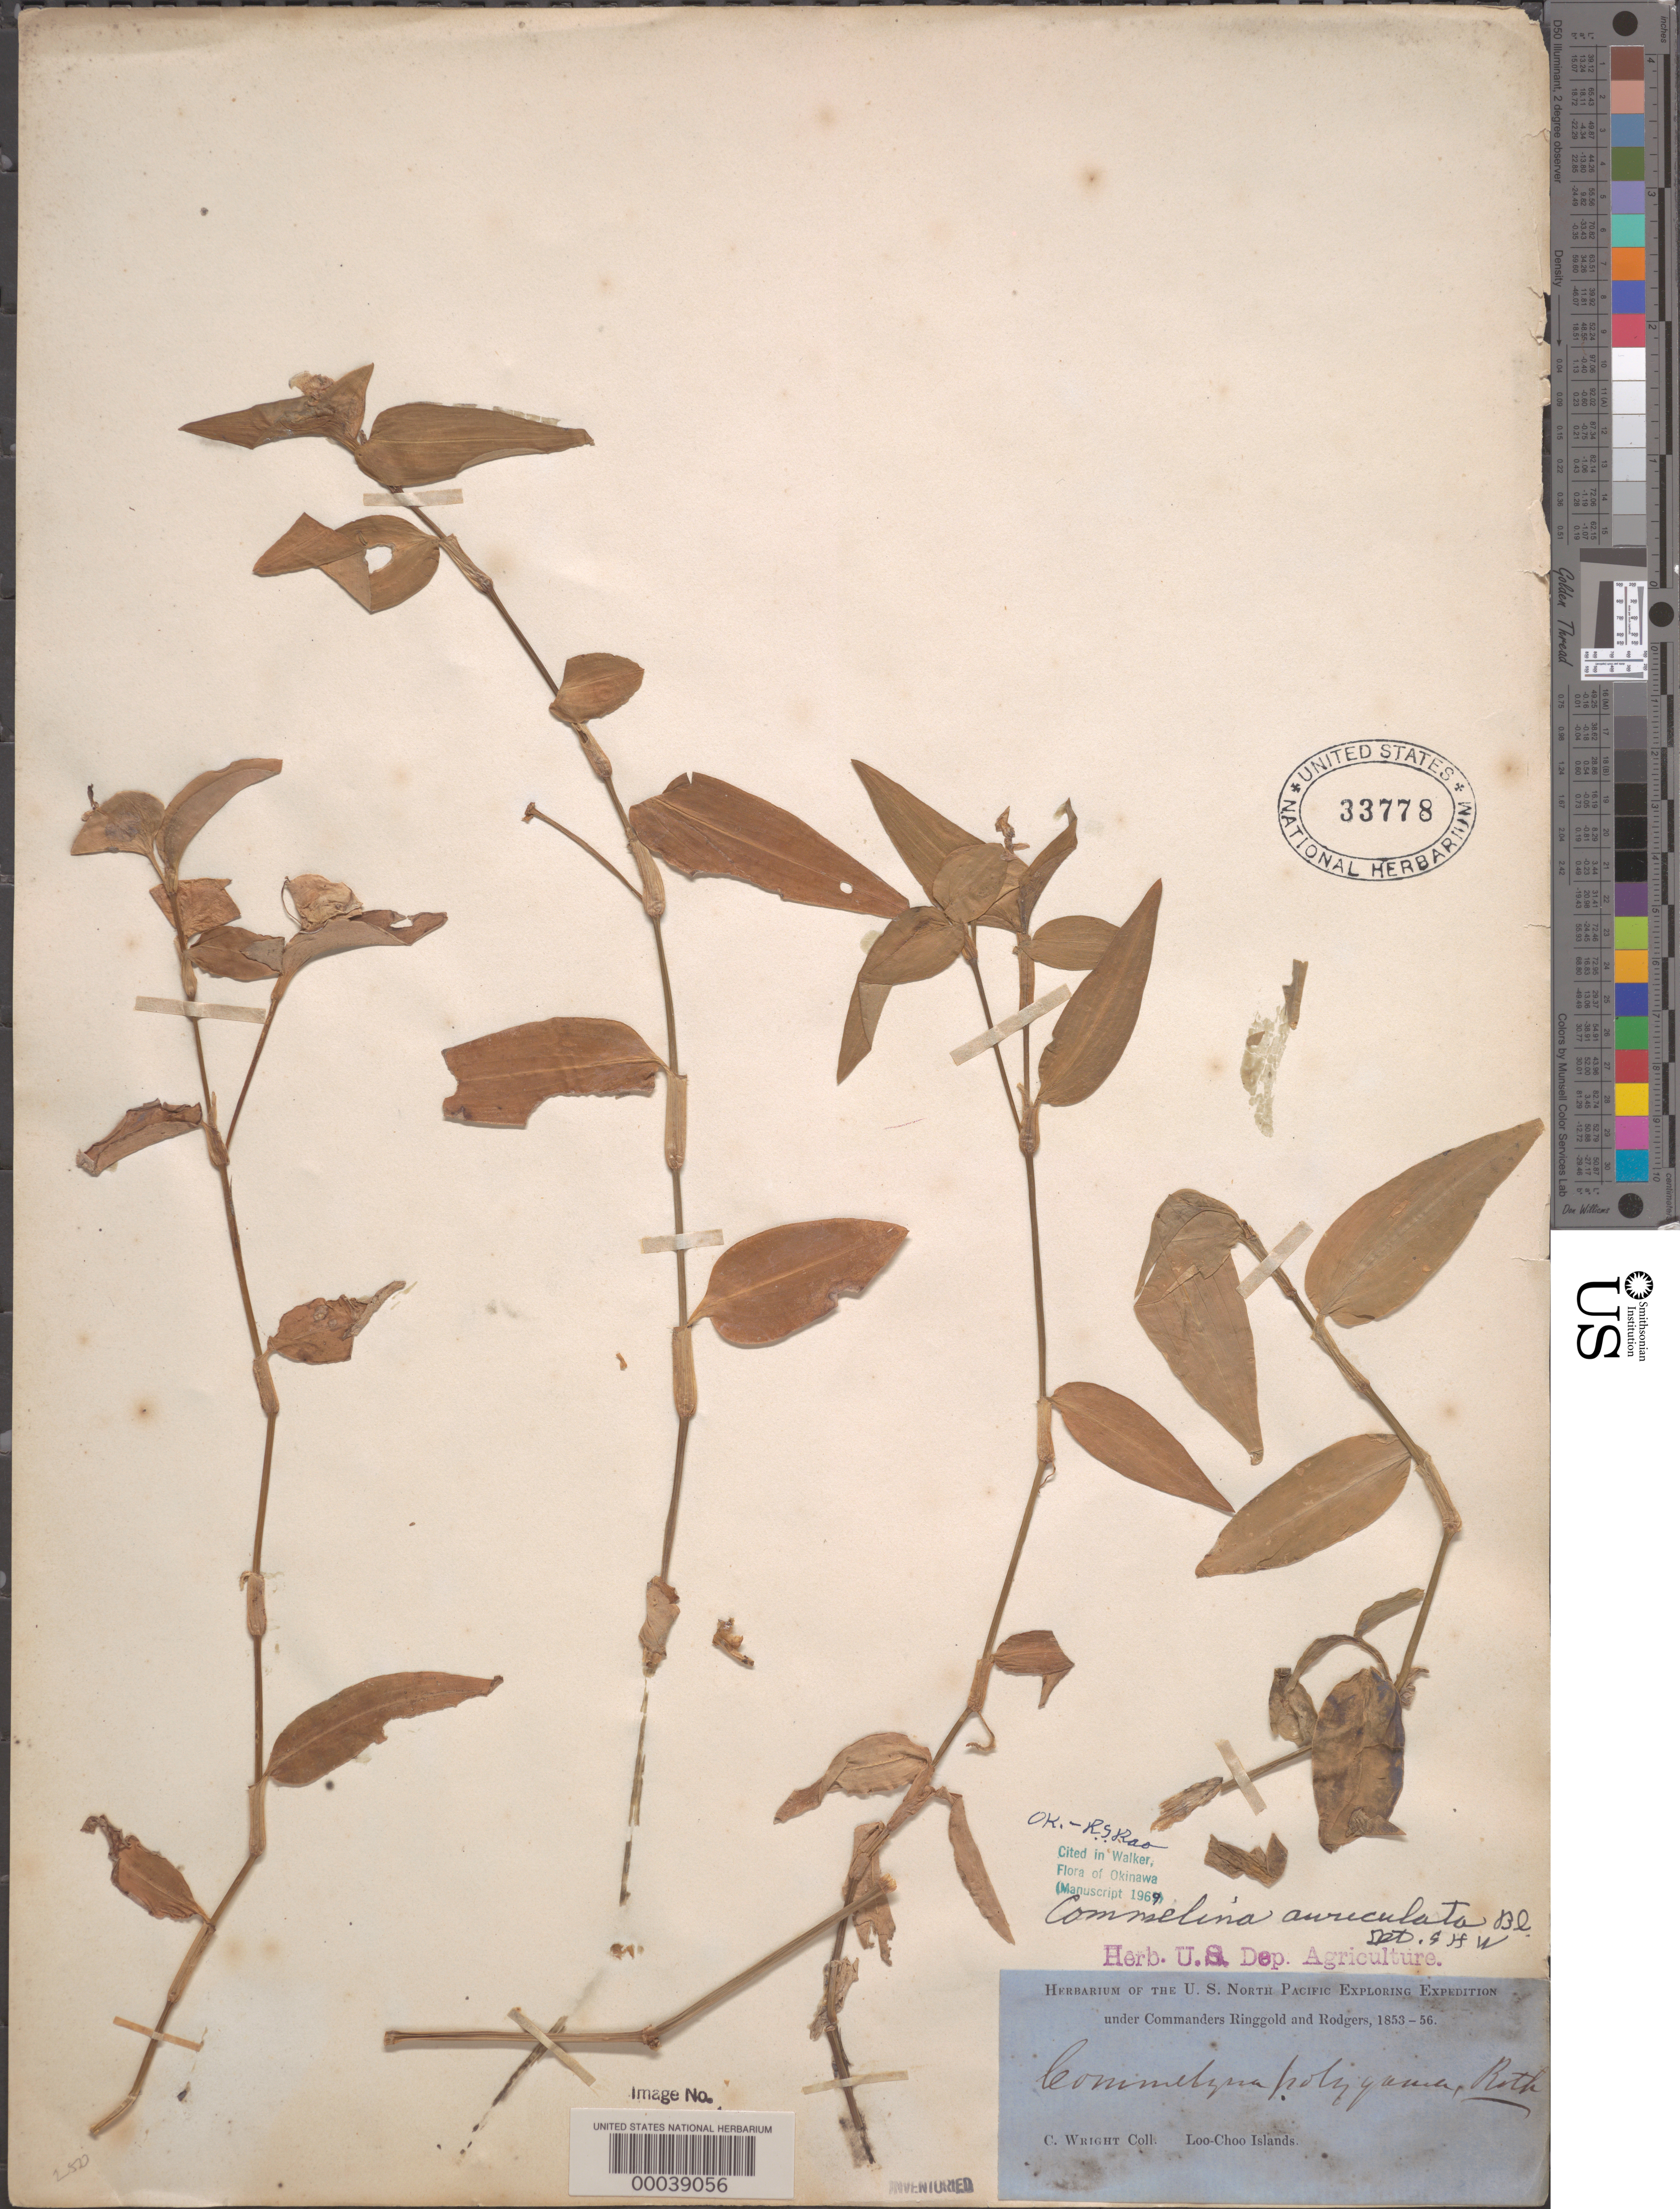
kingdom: Plantae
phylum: Tracheophyta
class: Liliopsida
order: Commelinales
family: Commelinaceae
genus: Commelina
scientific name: Commelina auriculata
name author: Blume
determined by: Walker, E. H.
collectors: C. Wright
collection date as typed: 1853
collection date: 1853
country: Japan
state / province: Okinawa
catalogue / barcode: US 33778